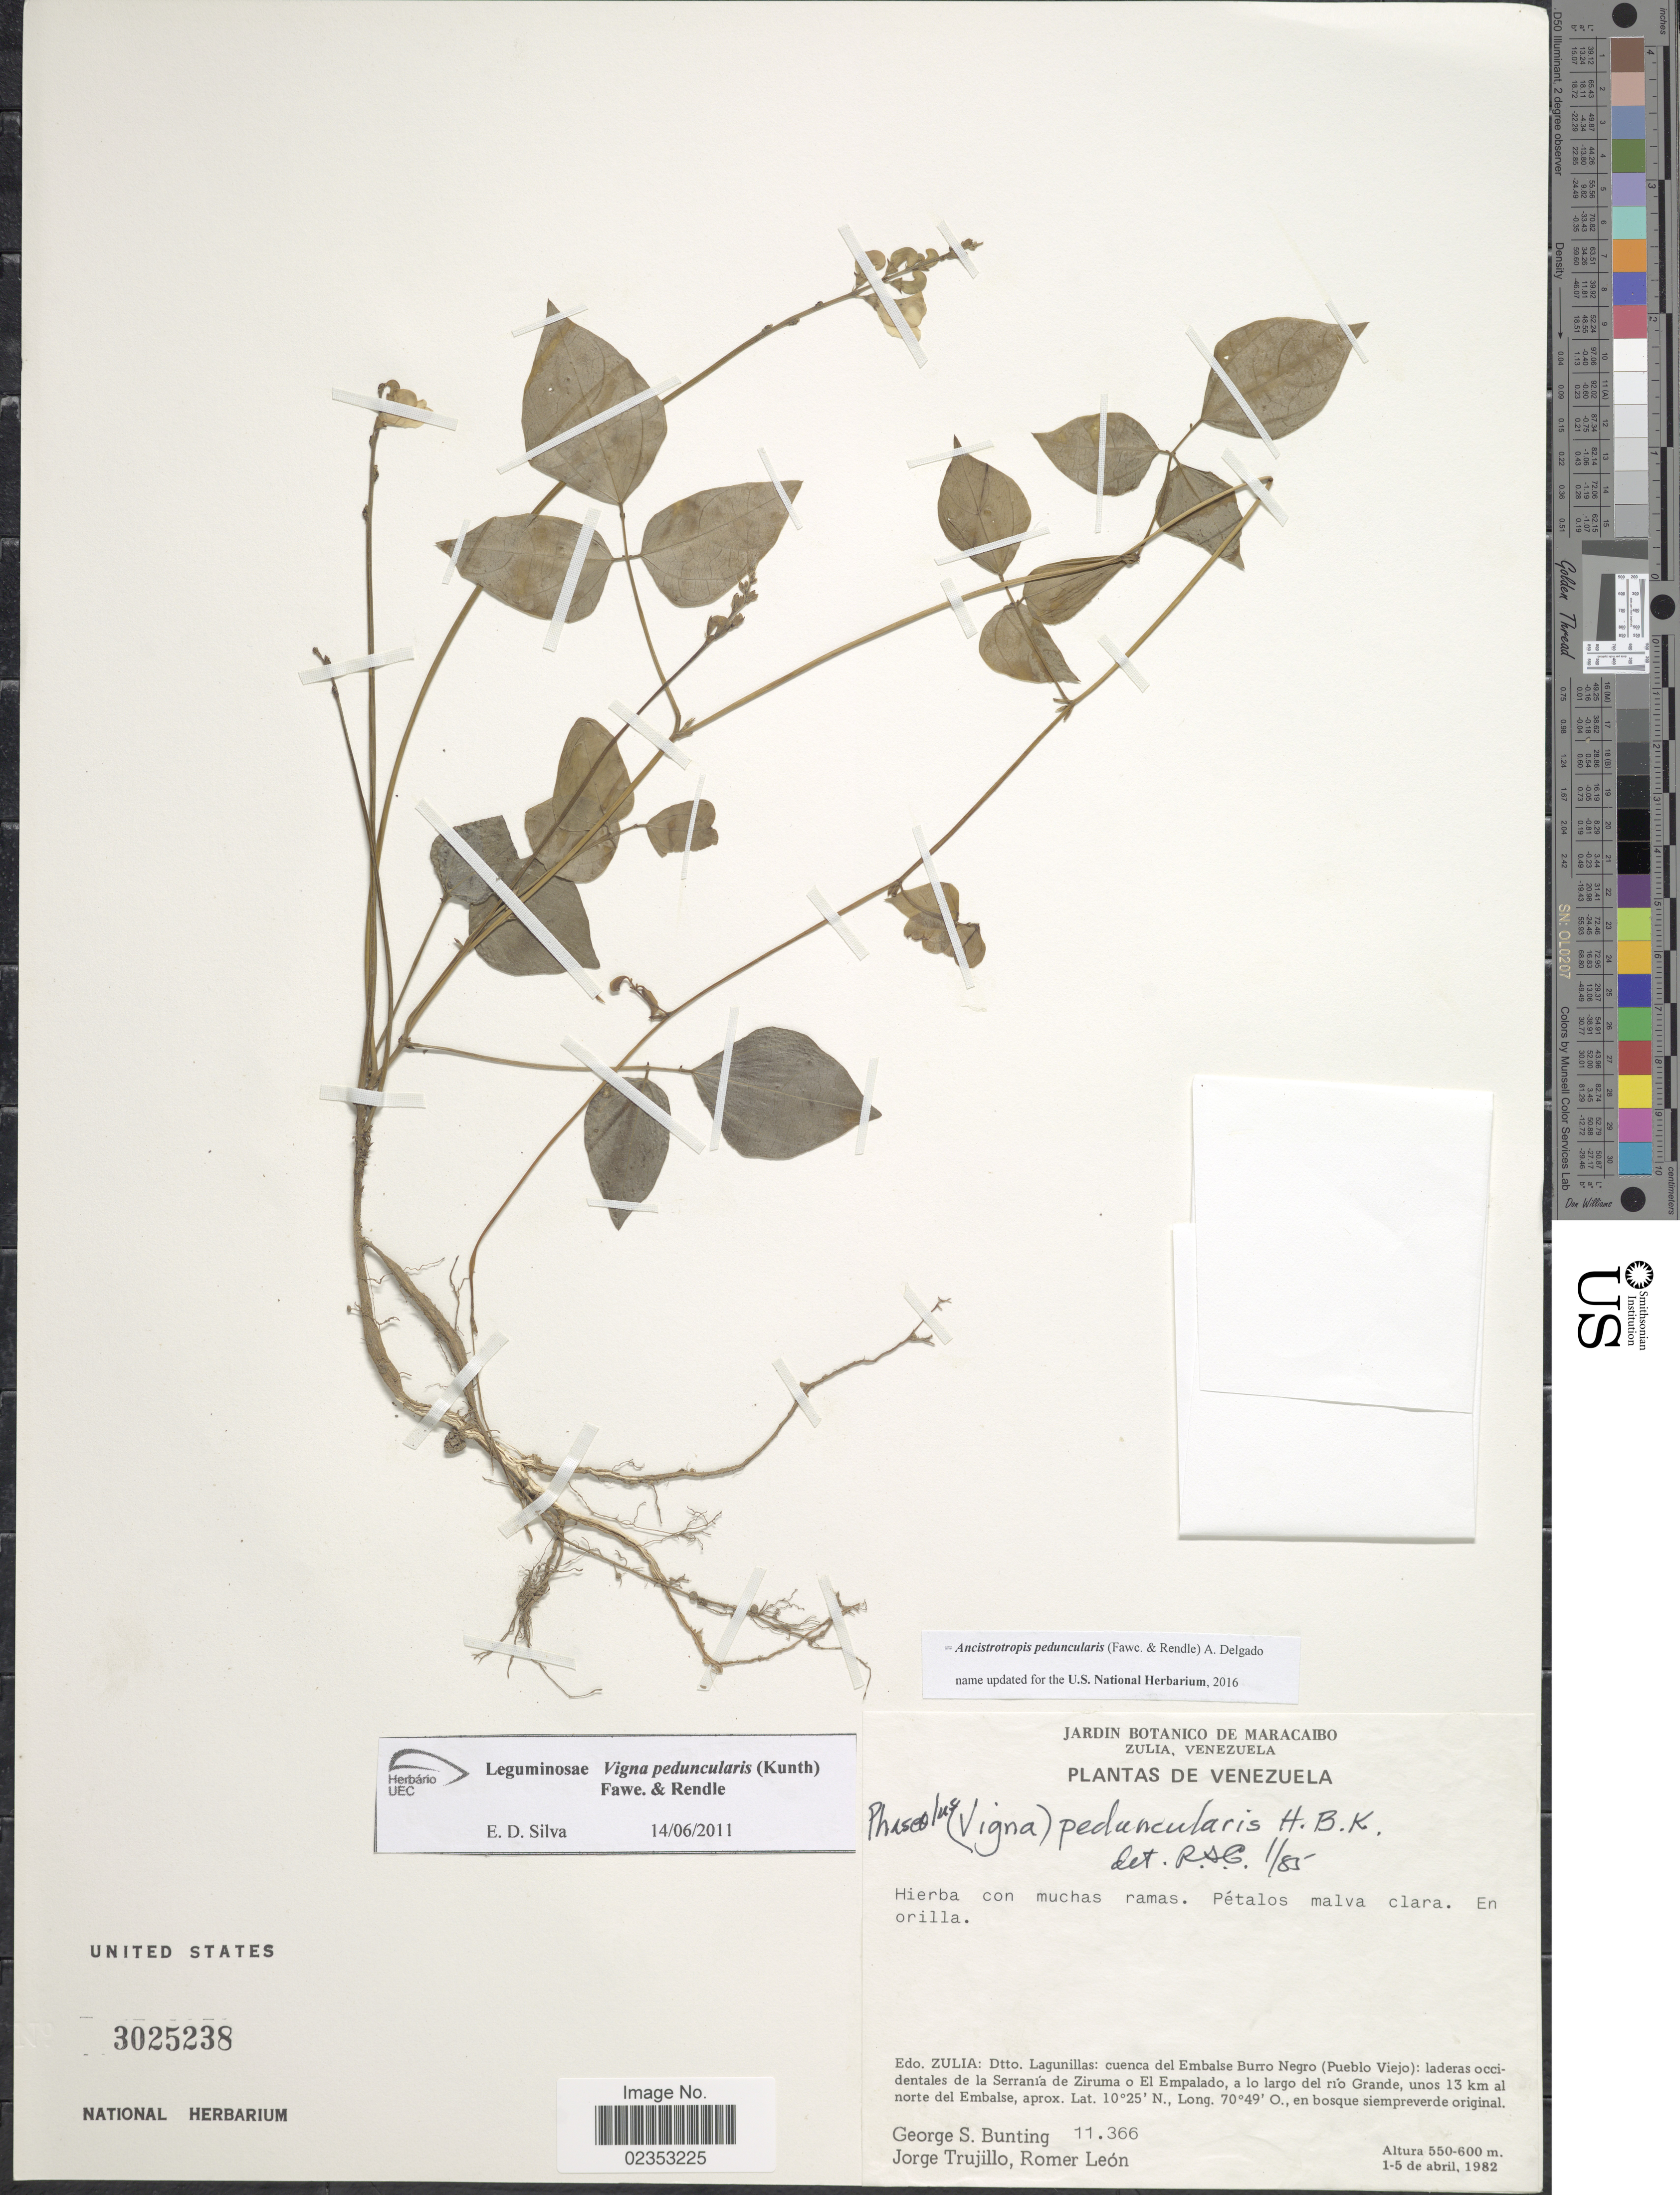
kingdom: Plantae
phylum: Tracheophyta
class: Magnoliopsida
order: Fabales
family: Fabaceae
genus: Ancistrotropis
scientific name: Ancistrotropis peduncularis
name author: (Fawc. & Rendle) A. Delgado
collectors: G. S. Bunting, J. Trujillo & R. León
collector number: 11366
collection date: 1982-04-01/1982-04-05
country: Venezuela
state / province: Zulia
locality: Dtto. Lagunillas: cuenca del Embalse Burro Negro (Pueblo Viejo): laderas occidentales de la Serrania de Ziruma o El Ampalado, a lo largo del rio Grande, unos 13 km al norte del Embalse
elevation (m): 550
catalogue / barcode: US 3025238